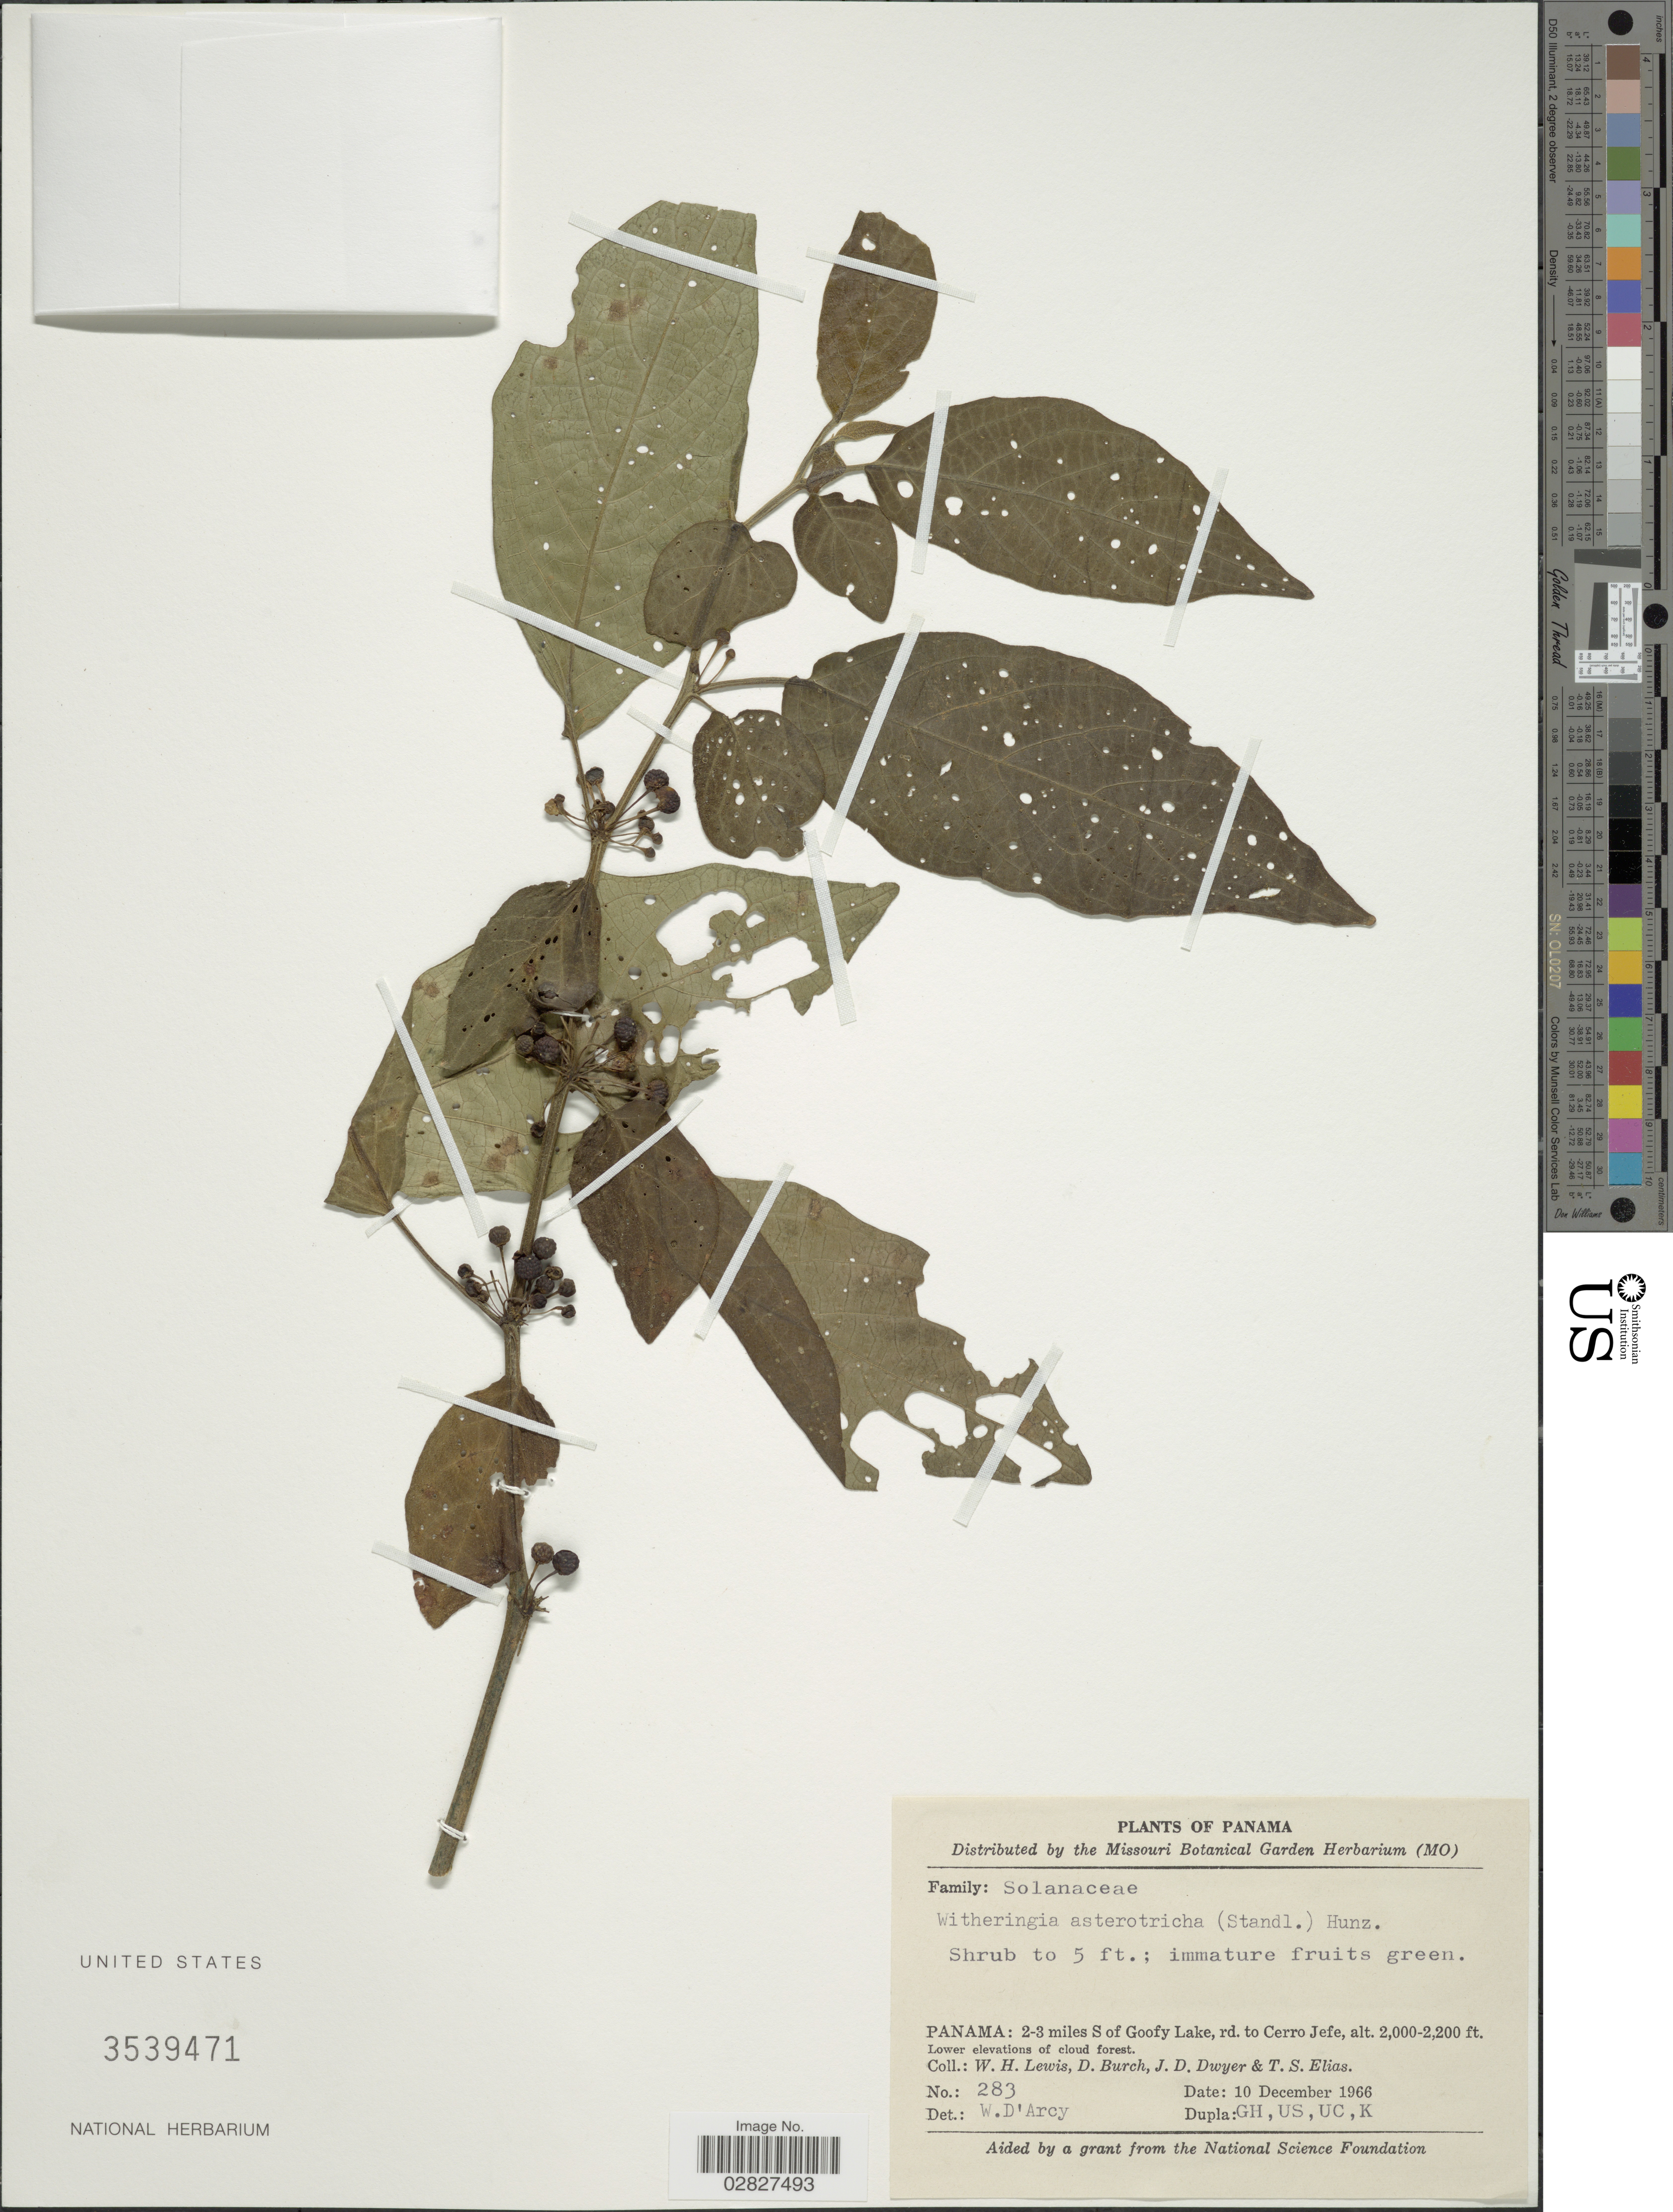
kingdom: Plantae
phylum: Tracheophyta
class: Magnoliopsida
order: Solanales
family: Solanaceae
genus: Witheringia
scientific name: Witheringia asterotricha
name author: (Standl.) Hunz.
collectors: W. H. Lewis, D. Burch, J. D. Dwyer & T. S. Elias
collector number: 283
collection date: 1966-12-10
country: Panama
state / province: Panamá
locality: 2-3 miles S of Goofy Lake, rd. to Cerro Jefe.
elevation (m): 610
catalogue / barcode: US 3539471